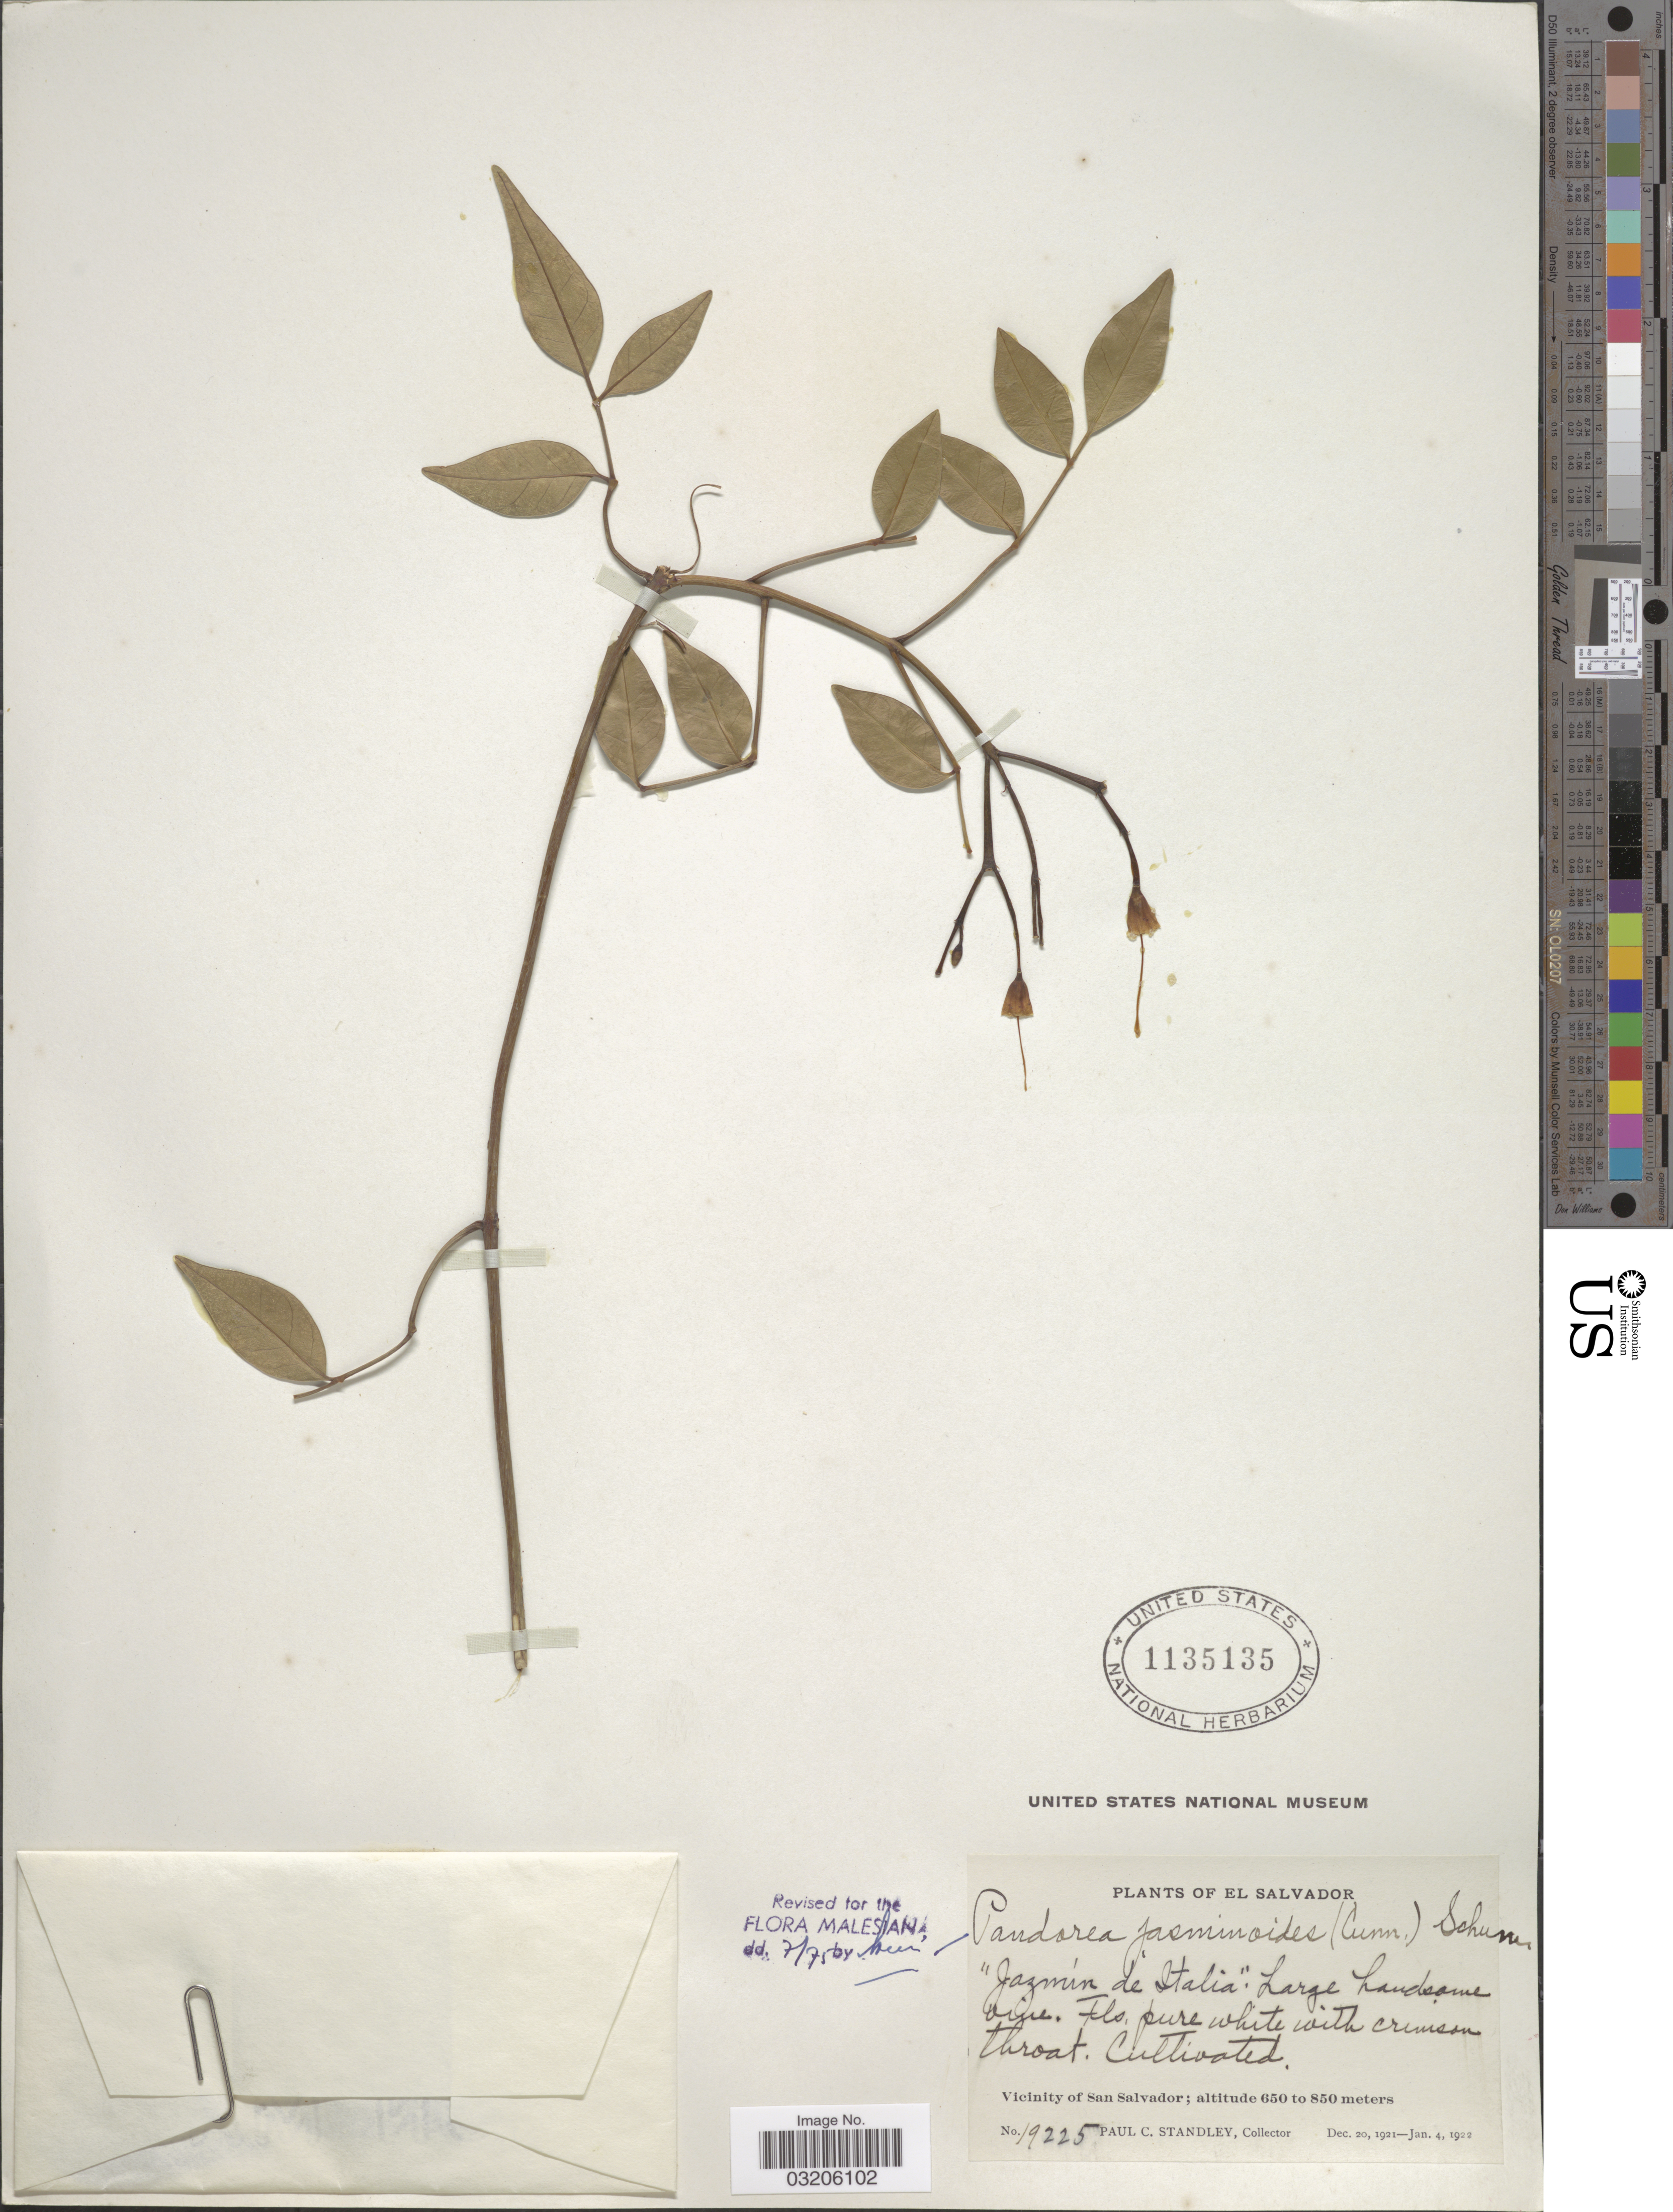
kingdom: Plantae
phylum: Tracheophyta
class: Magnoliopsida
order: Lamiales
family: Bignoniaceae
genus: Pandorea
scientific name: Pandorea jasminoides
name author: (Lindl.) K. Schum.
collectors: P. C. Standley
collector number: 19225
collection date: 1921-12-20/1922-01-04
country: El Salvador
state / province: San Salvador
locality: Vicinity of San Salvador.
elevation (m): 650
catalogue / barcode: US 1135135